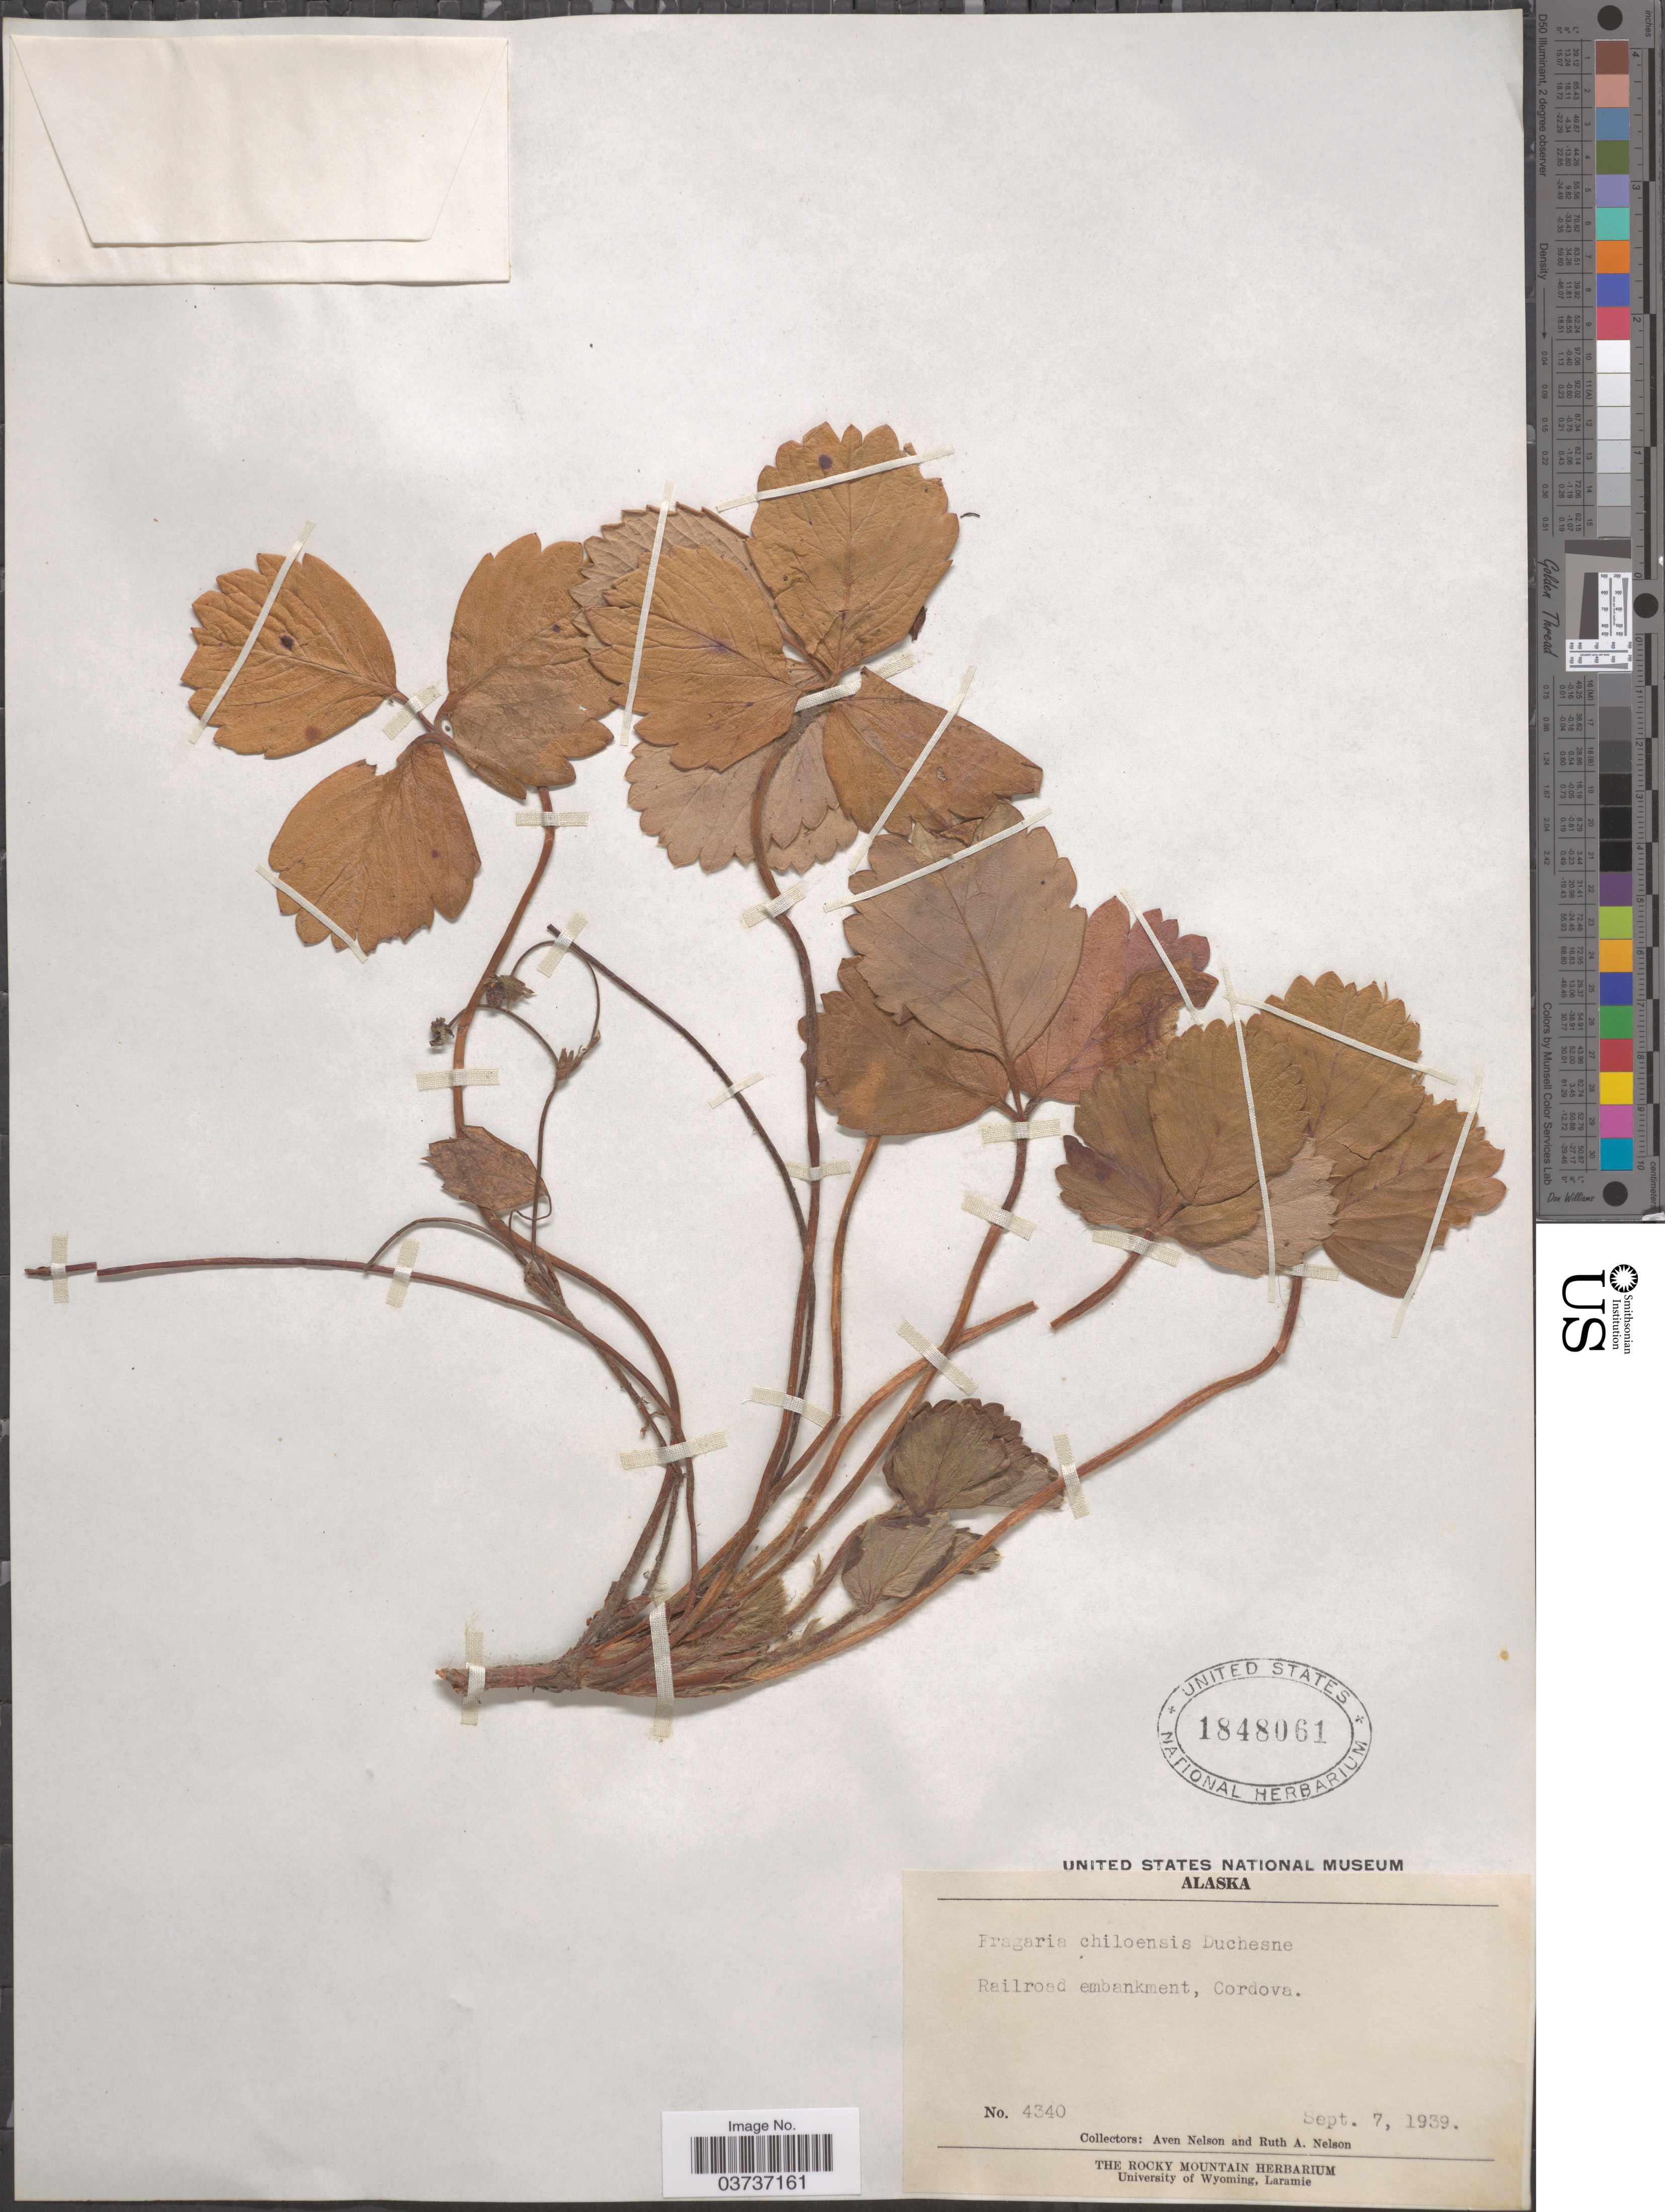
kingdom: Plantae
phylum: Tracheophyta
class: Magnoliopsida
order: Rosales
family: Rosaceae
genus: Fragaria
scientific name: Fragaria chiloensis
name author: (L.) Mill.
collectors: A. Nelson & R. A. Nelson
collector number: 4340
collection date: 1939-09-07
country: United States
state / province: Alaska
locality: Railroad embankment, Cordova.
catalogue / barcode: US 1848061